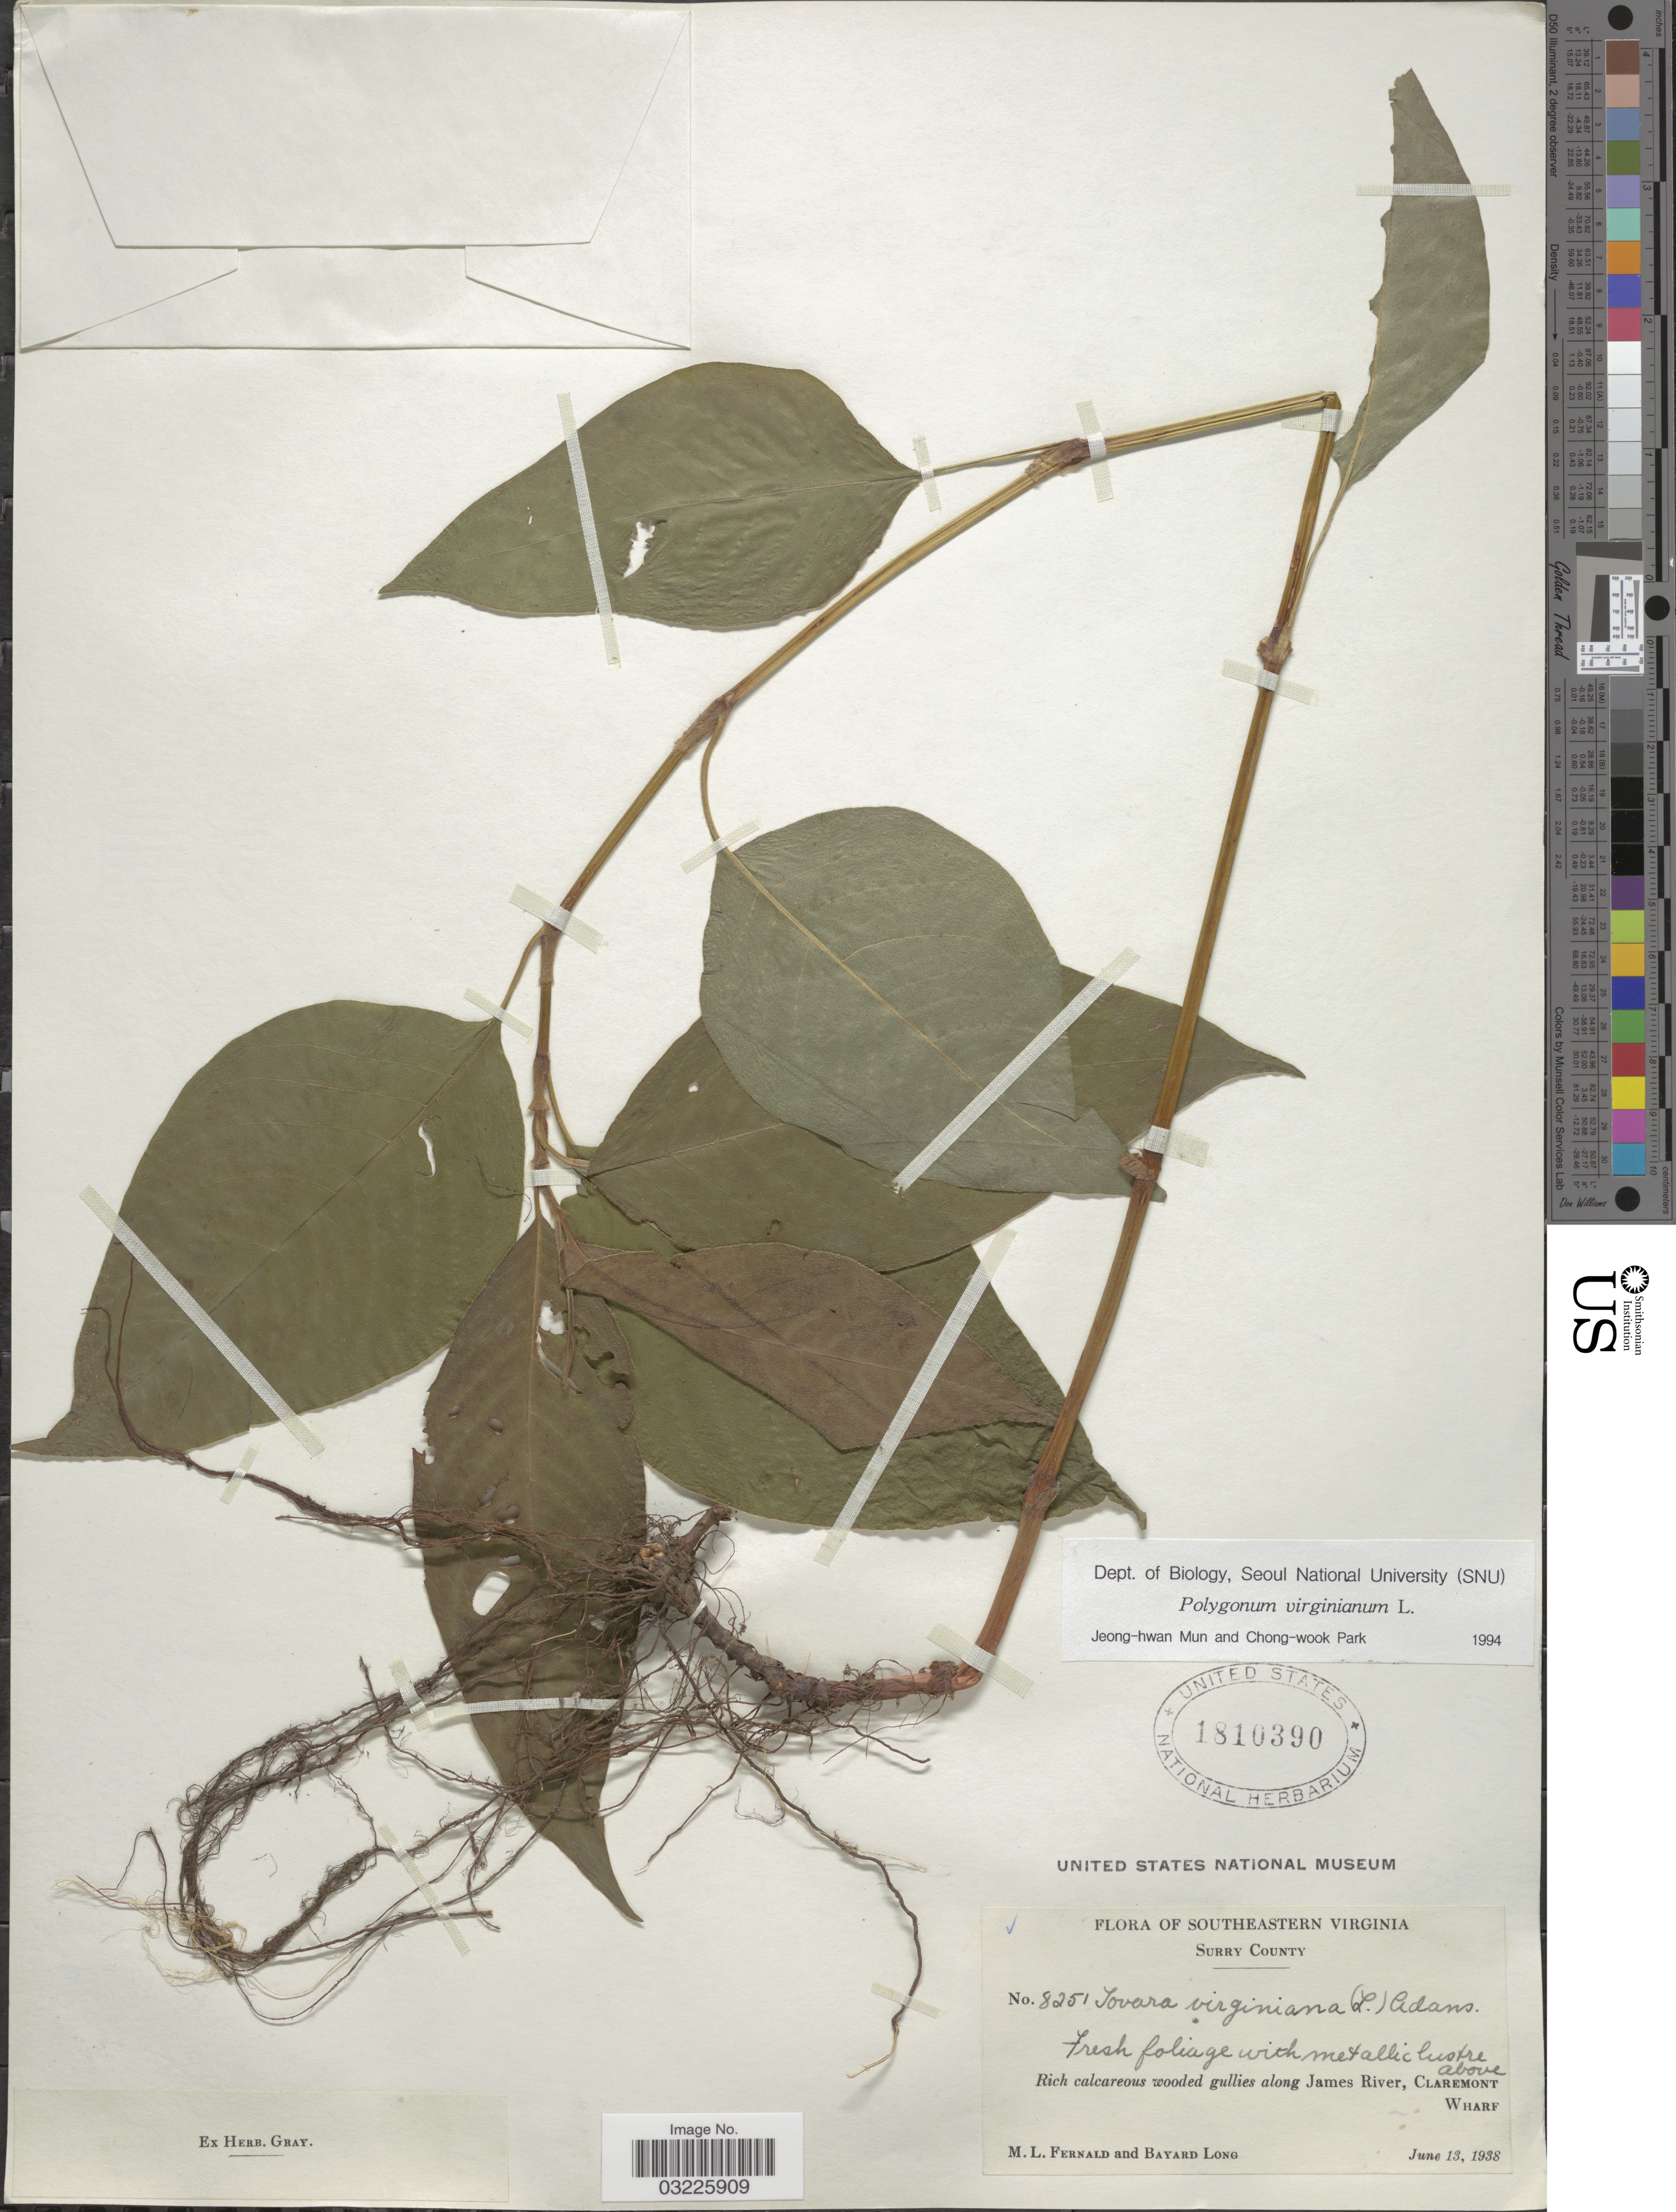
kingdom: Plantae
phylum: Tracheophyta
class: Magnoliopsida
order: Caryophyllales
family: Polygonaceae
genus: Persicaria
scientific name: Persicaria virginiana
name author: (L.) Gaertn.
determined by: Atha, D. E.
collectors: M. L. Fernald & B. Long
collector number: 8251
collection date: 1938-06-13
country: United States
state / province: Virginia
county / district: Surry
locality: Southeastern Virginia. Surry County. Along James River, above Claremont Wharf.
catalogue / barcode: US 1810390